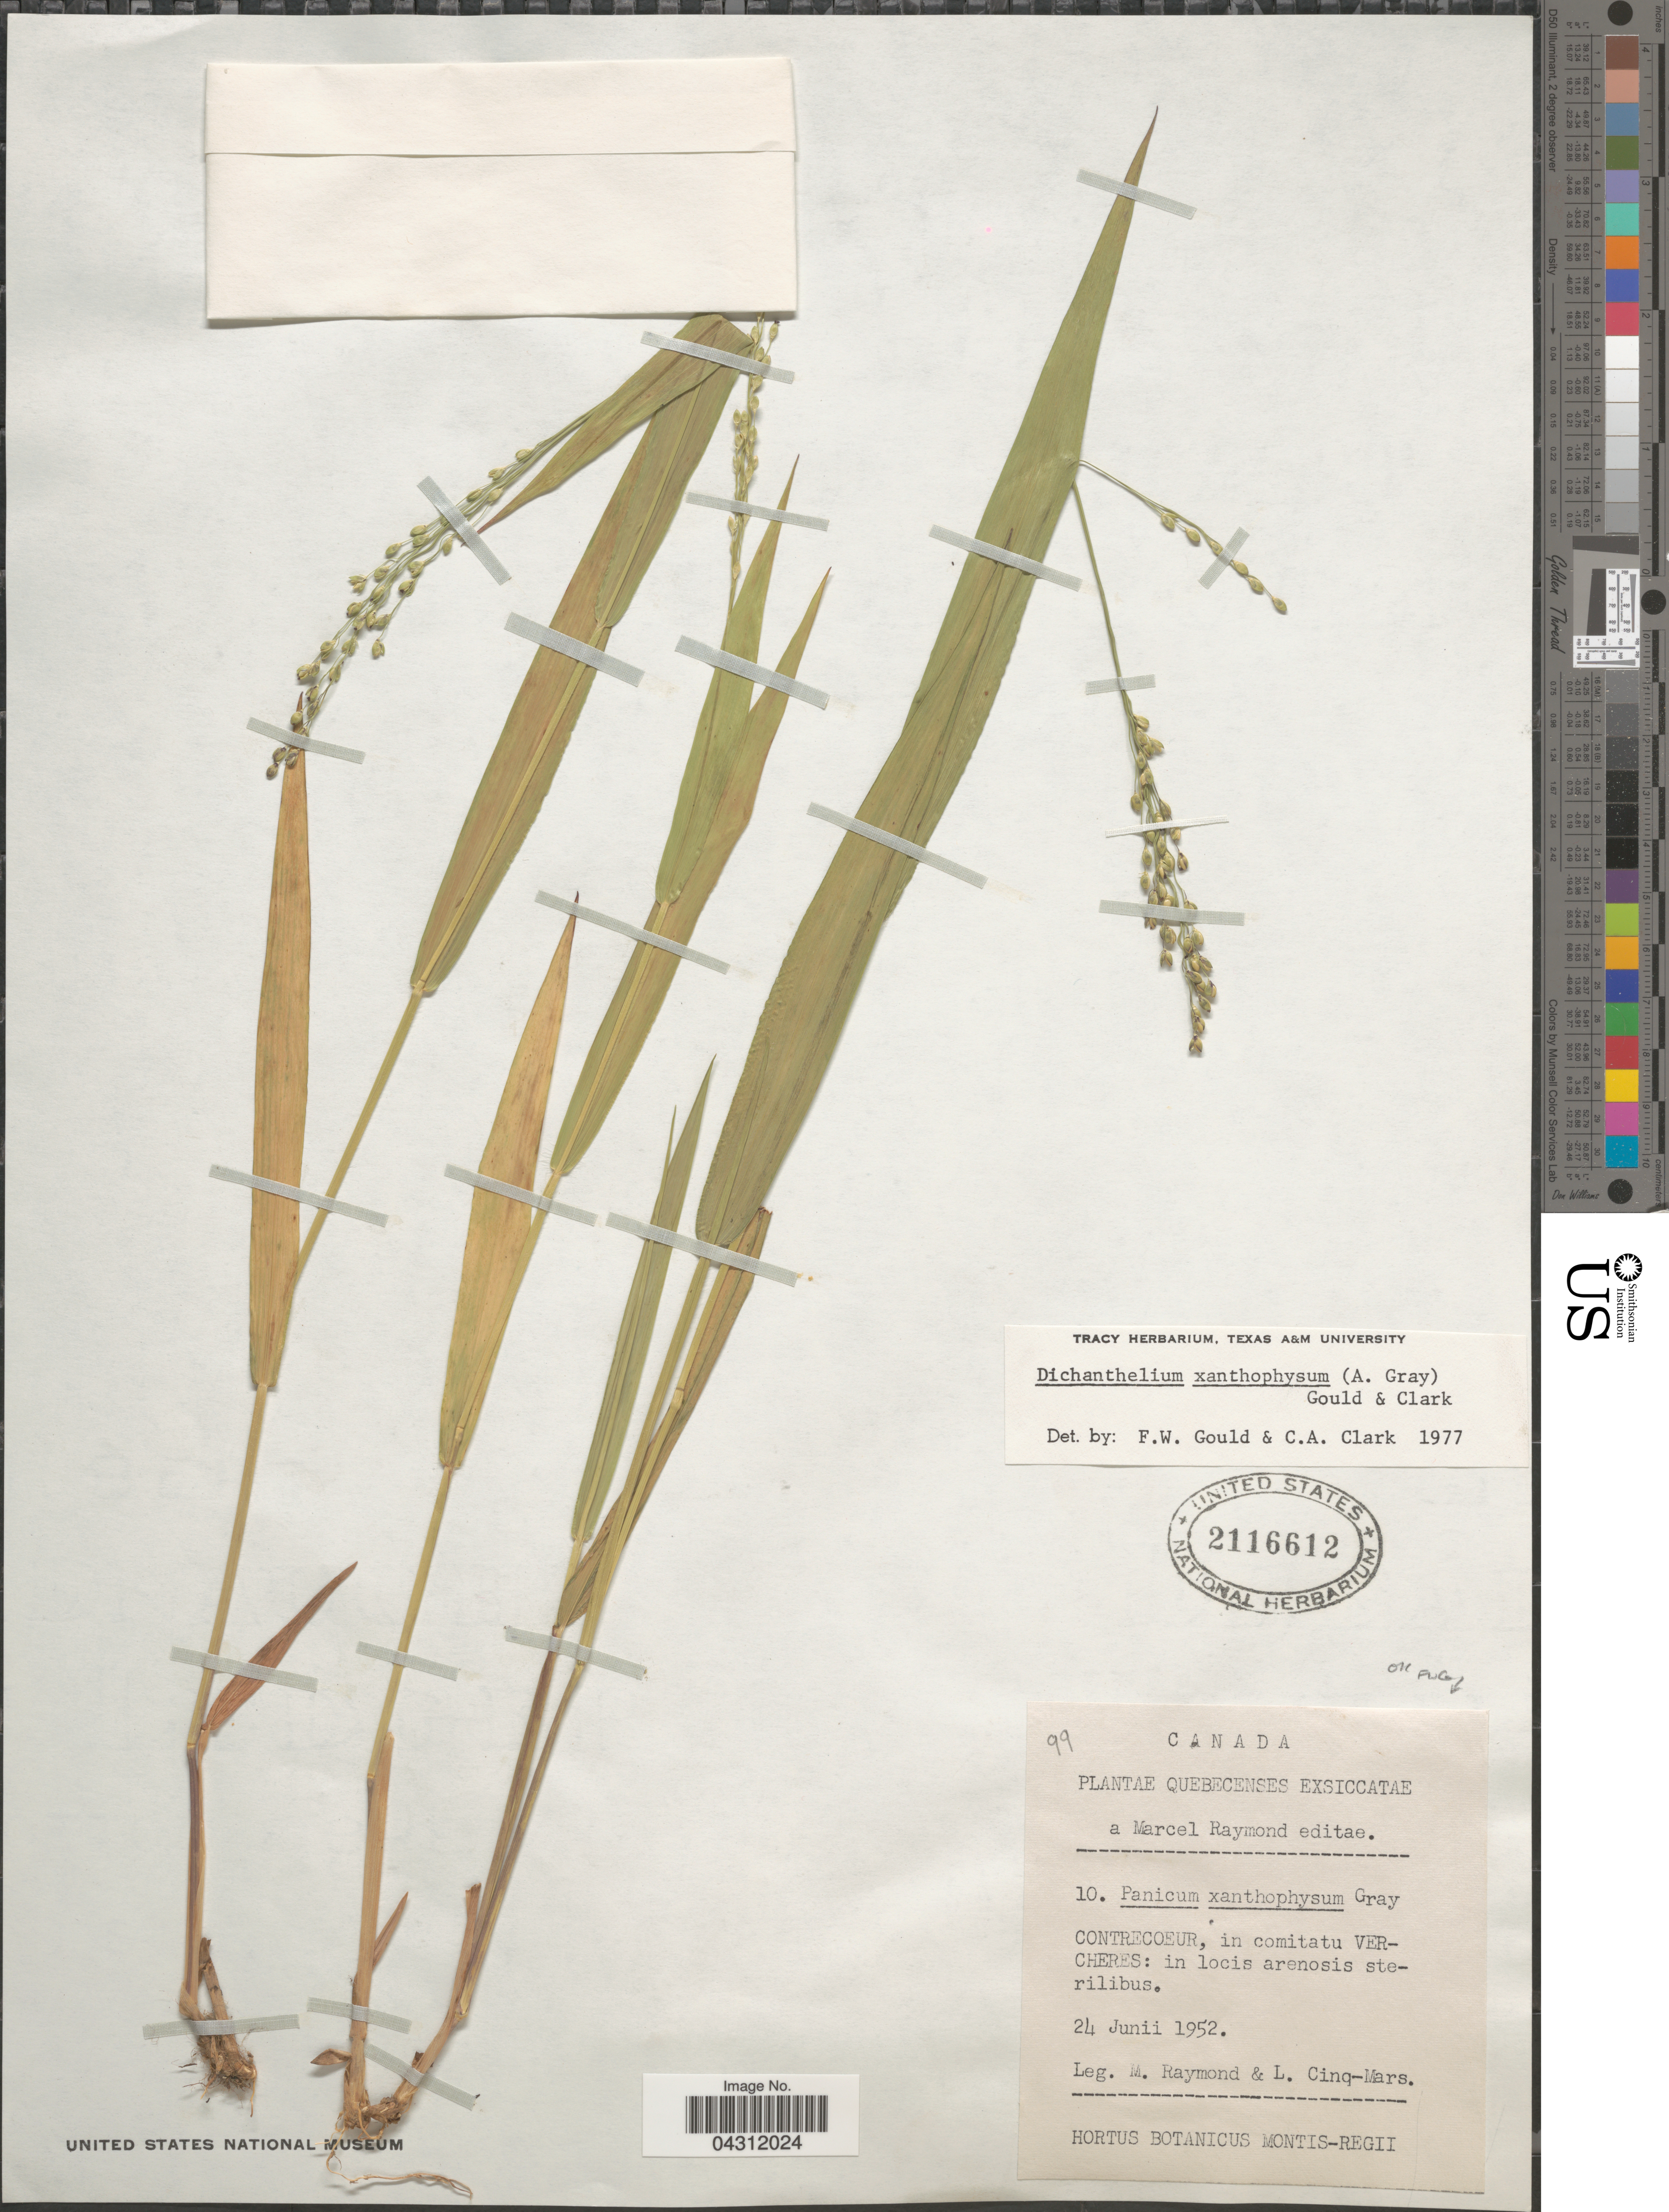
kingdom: Plantae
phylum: Tracheophyta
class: Liliopsida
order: Poales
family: Poaceae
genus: Dichanthelium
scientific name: Dichanthelium xanthophysum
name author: (A. Gray) Freckmann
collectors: M. Raymond & L. Cinq-Mars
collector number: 10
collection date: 1952-06-24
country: Canada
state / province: Quebec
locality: Contrecoeur, in comitatu Vercheres: in locis arenosis sterilibus.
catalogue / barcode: US 2116612